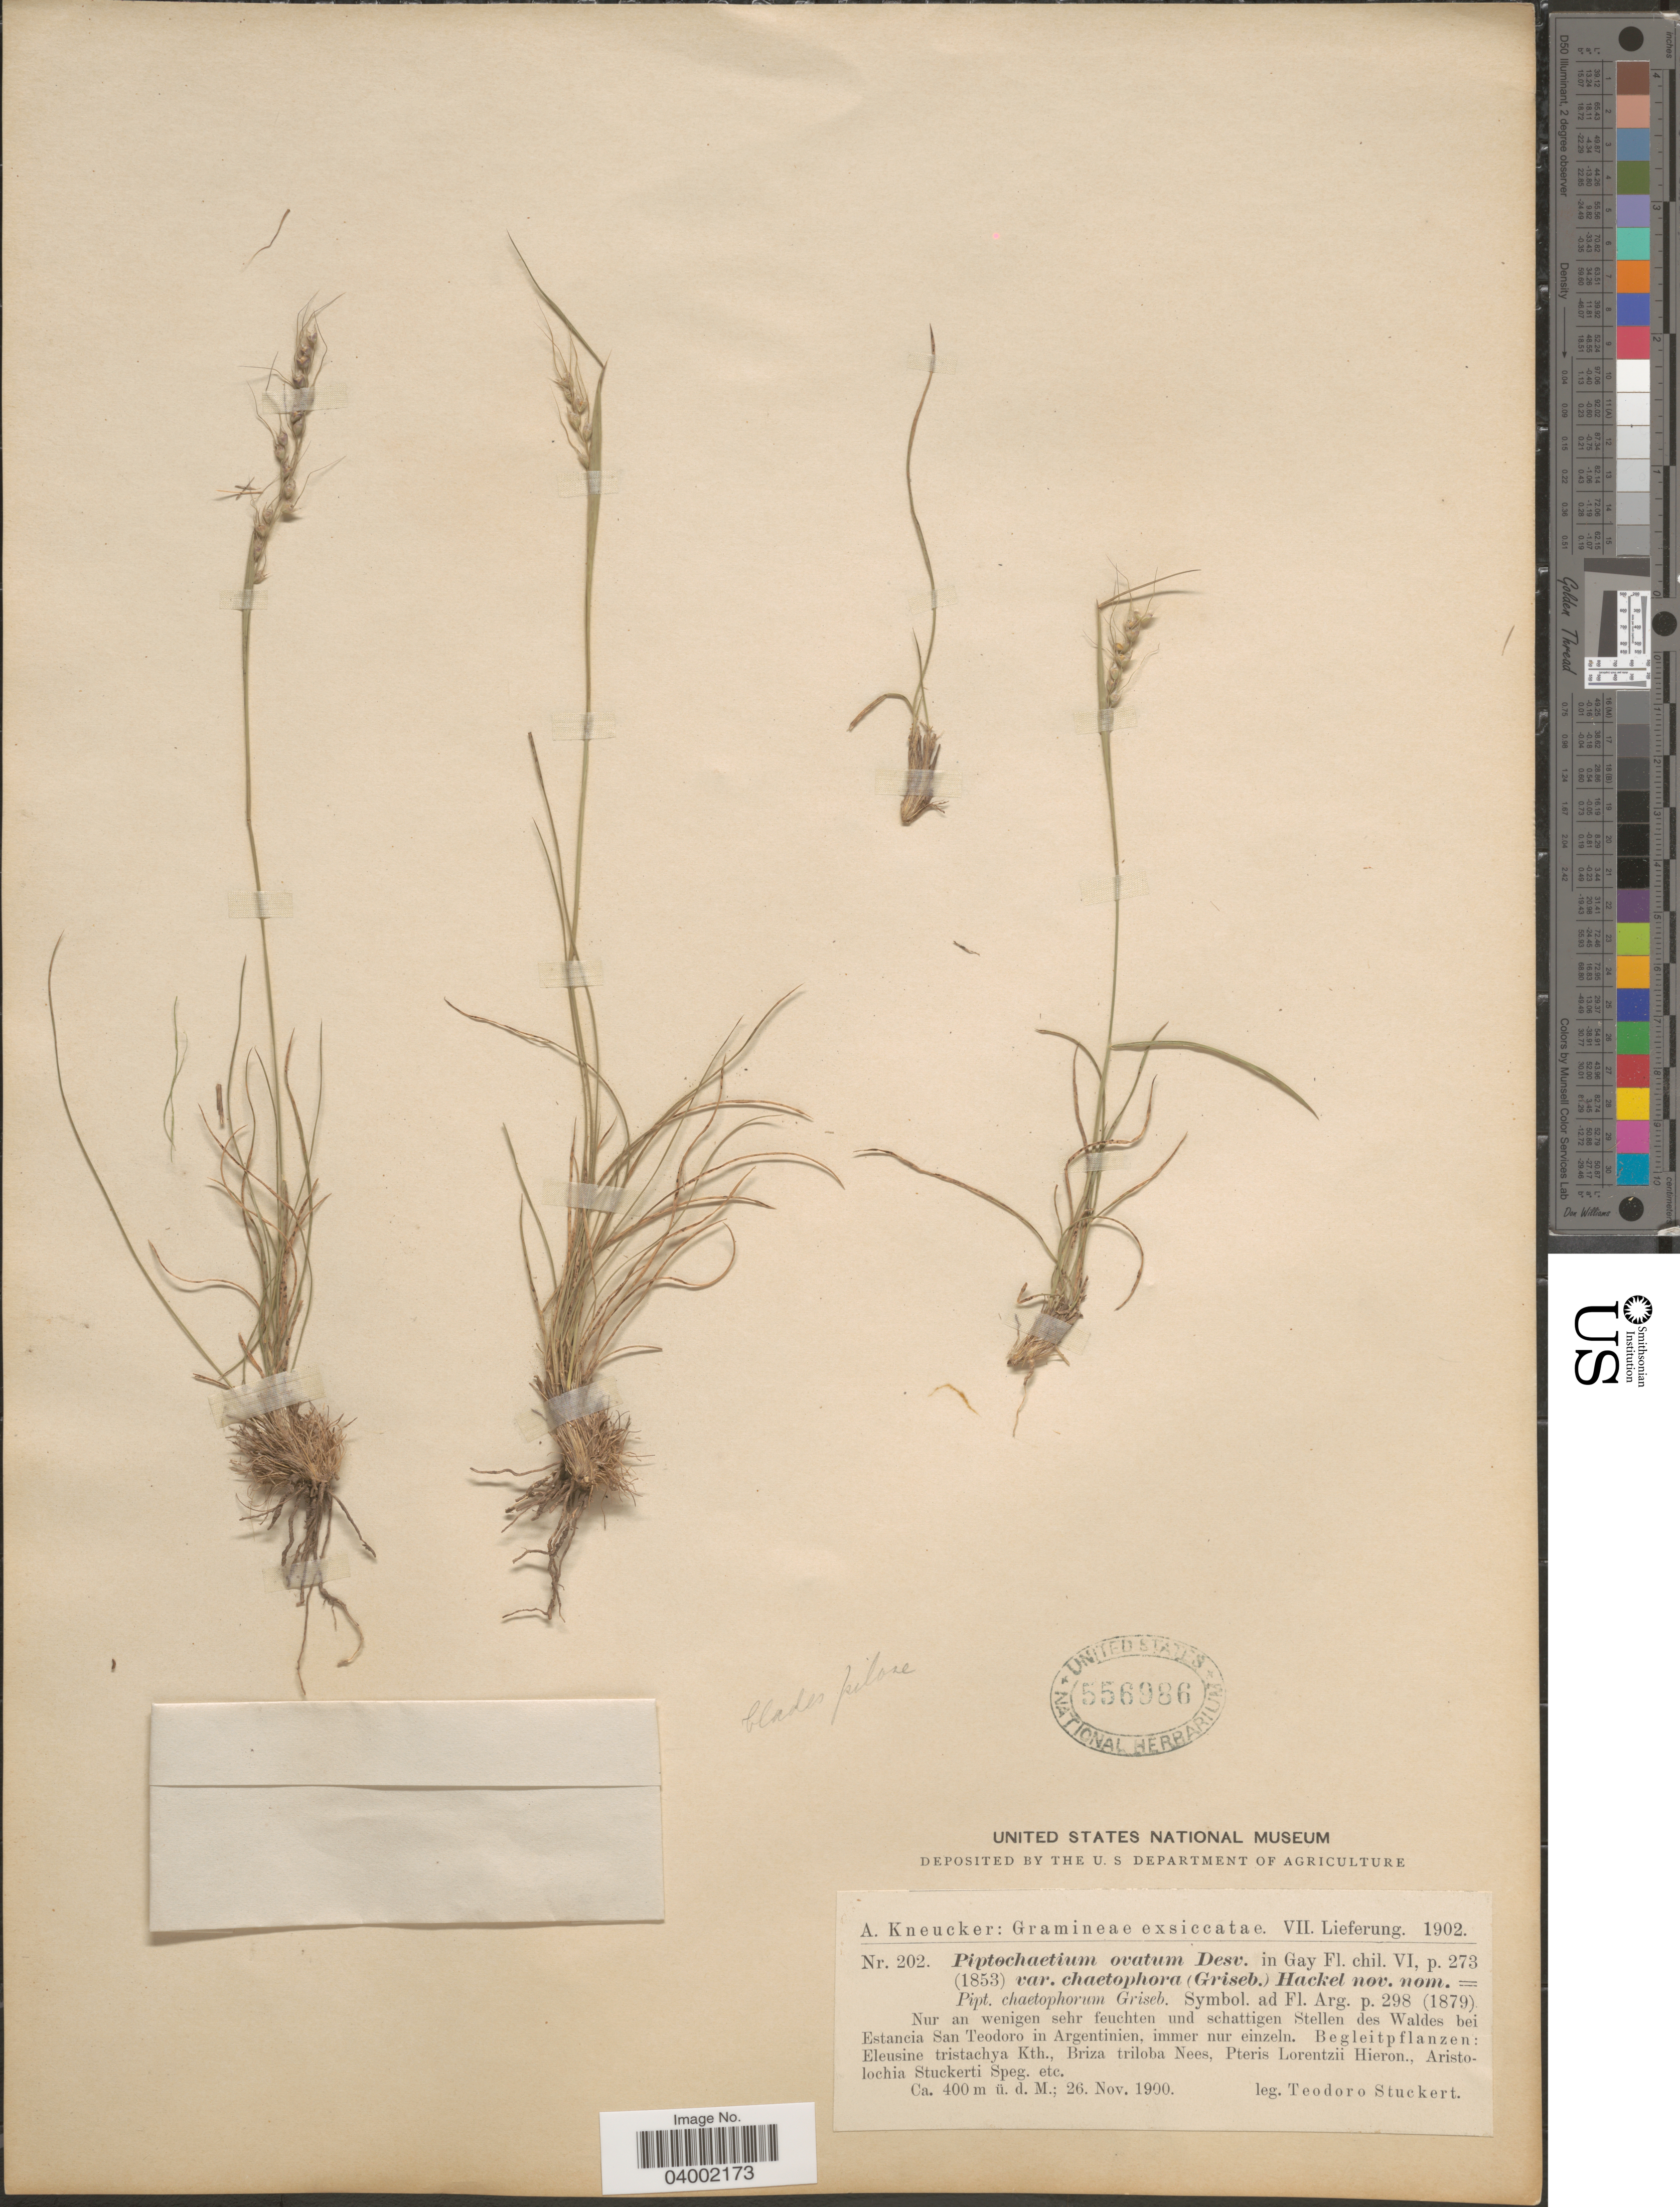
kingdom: Plantae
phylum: Tracheophyta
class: Liliopsida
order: Poales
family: Poaceae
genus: Piptochaetium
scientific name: Piptochaetium stipoides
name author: (Trin. & Rupr.) Hack. & Arechav.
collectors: T. Stuckert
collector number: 202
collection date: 1900-11-26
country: Argentina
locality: Nur an wenigen sehr feuchten und schattigen Stellen des Waldes bei Estancia San Teodoro in Argentinien, immer nur einzeln.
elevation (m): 400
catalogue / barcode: US 556986